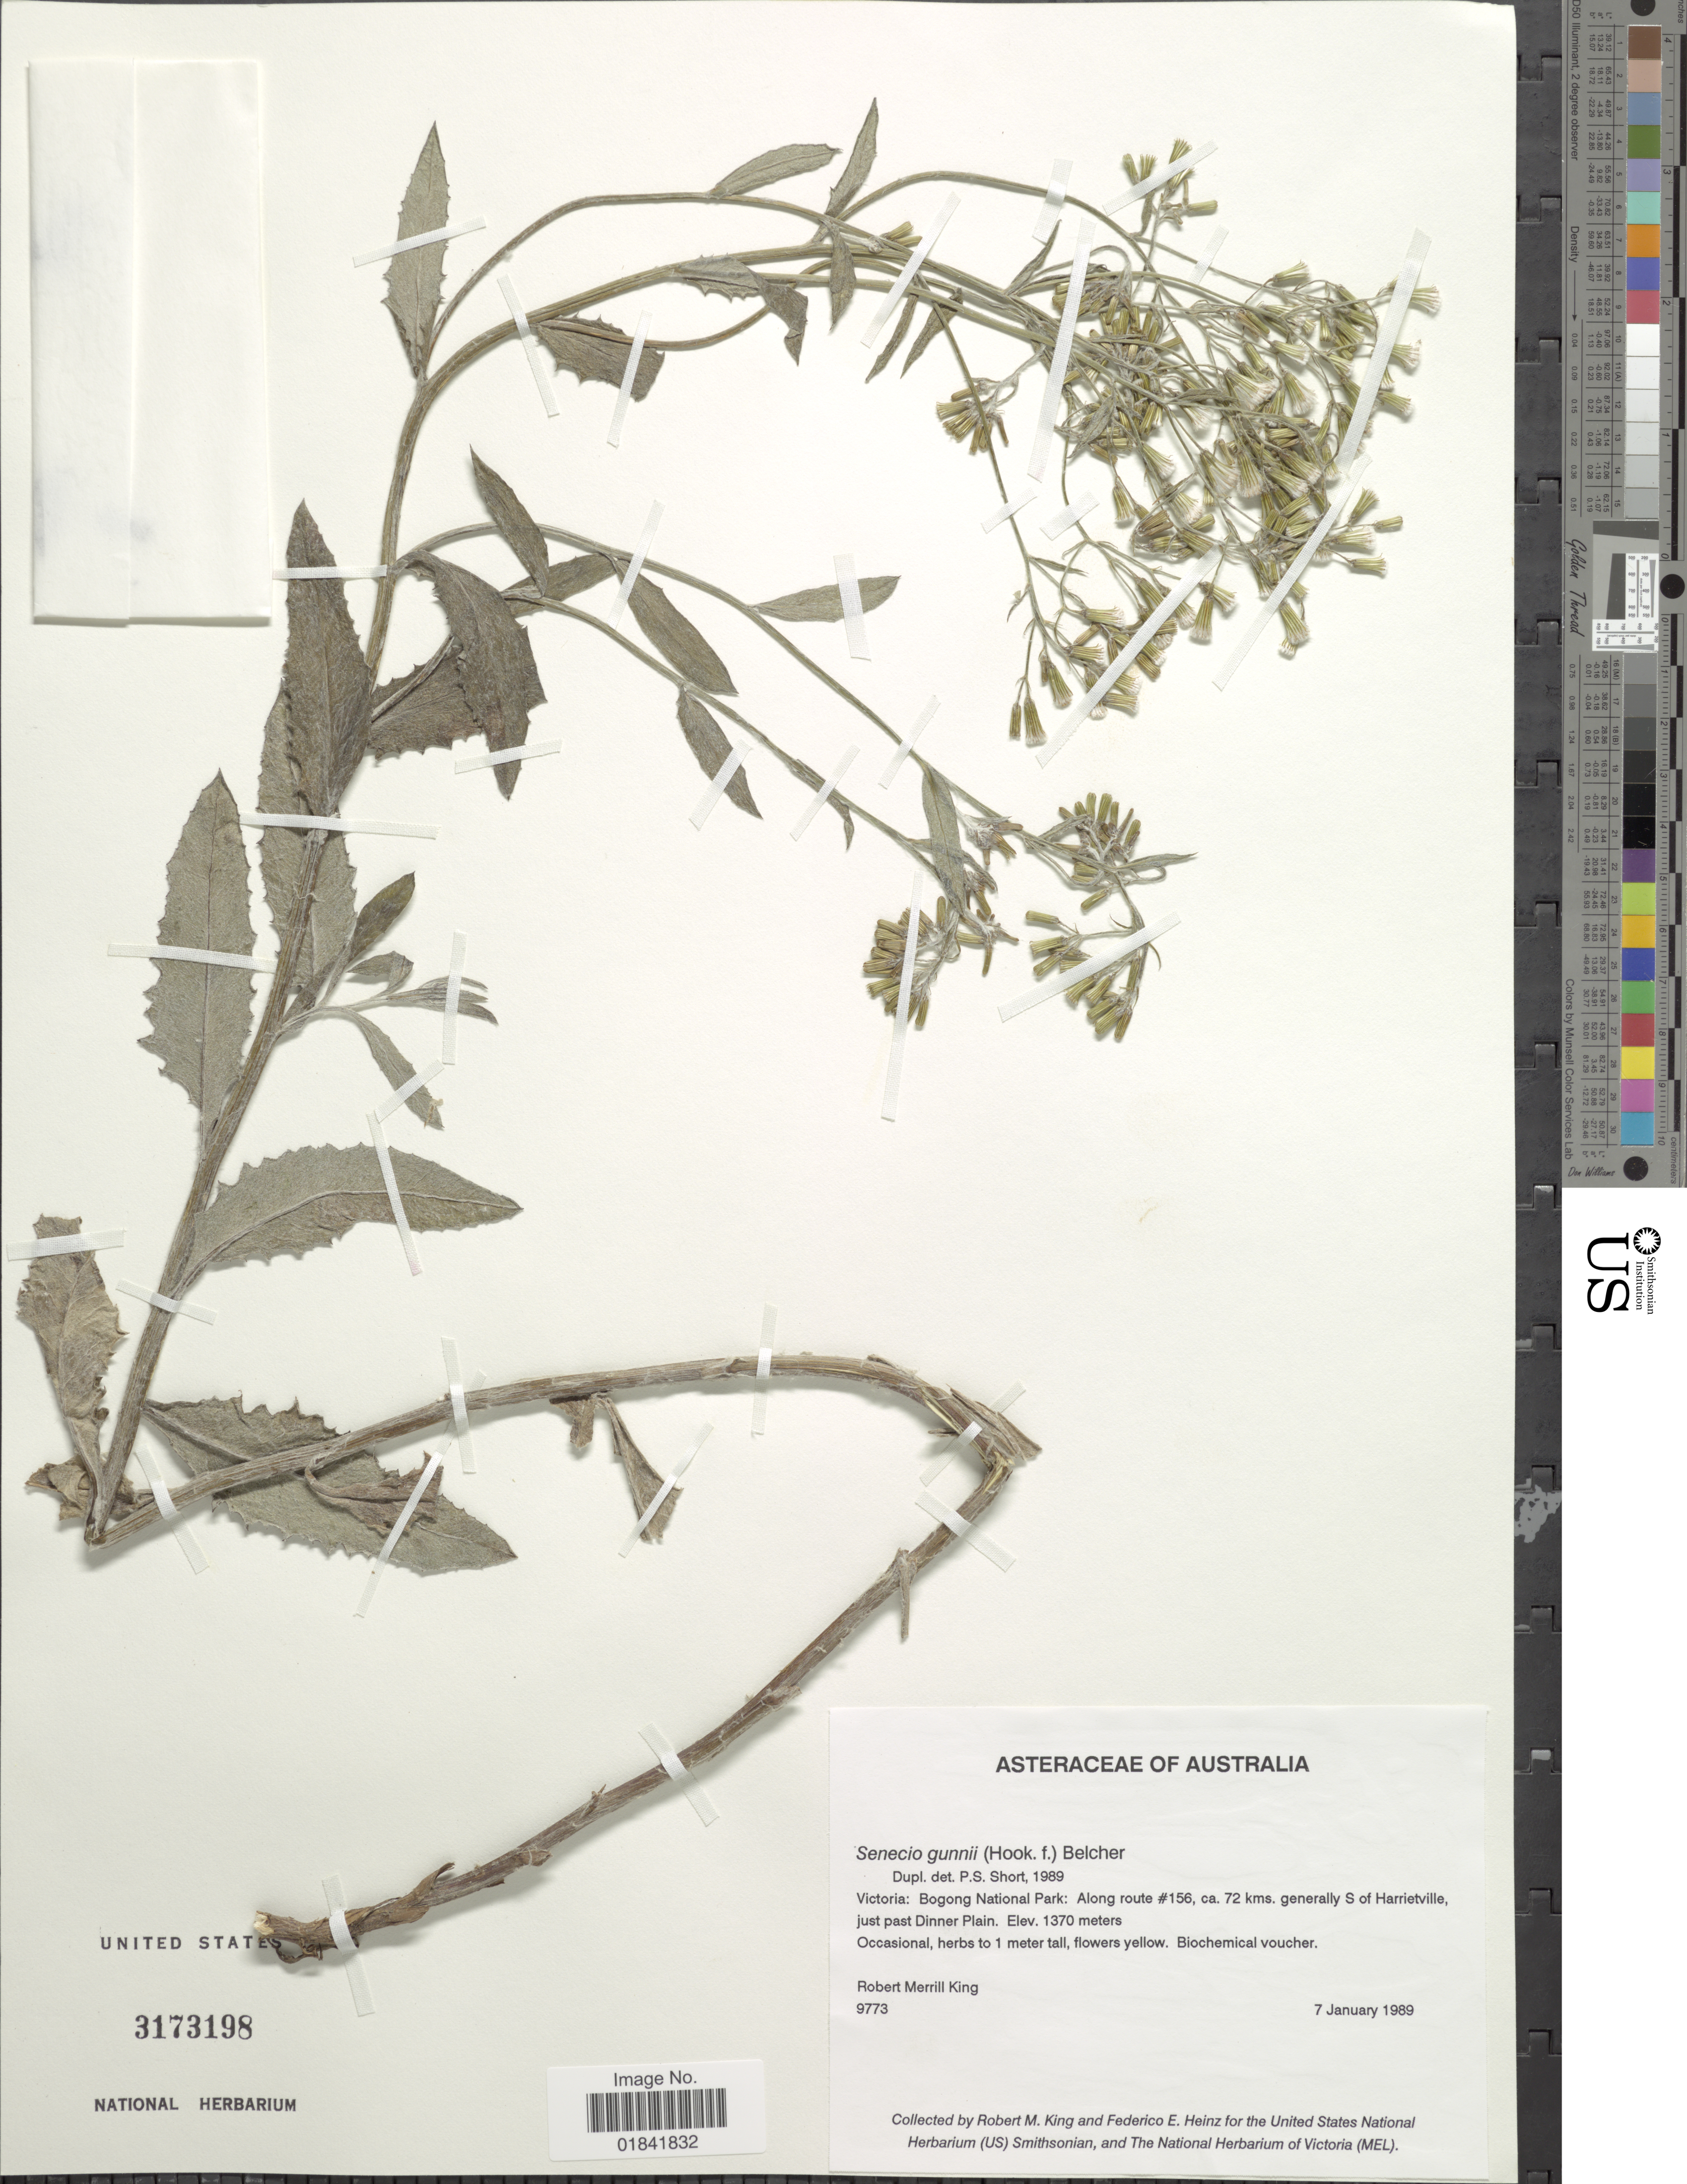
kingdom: Plantae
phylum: Tracheophyta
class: Magnoliopsida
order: Asterales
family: Asteraceae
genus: Senecio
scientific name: Senecio gunnii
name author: (Hook. f.) Belcher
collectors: R. M. King & F. Heinz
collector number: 9773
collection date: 1989-01-07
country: Australia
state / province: Victoria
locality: Victoria: Bogong National Park: Along route #156, ca. 72 kms. generally S of Harrietville, just past Dinner Plain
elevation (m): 1370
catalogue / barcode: US 3173198